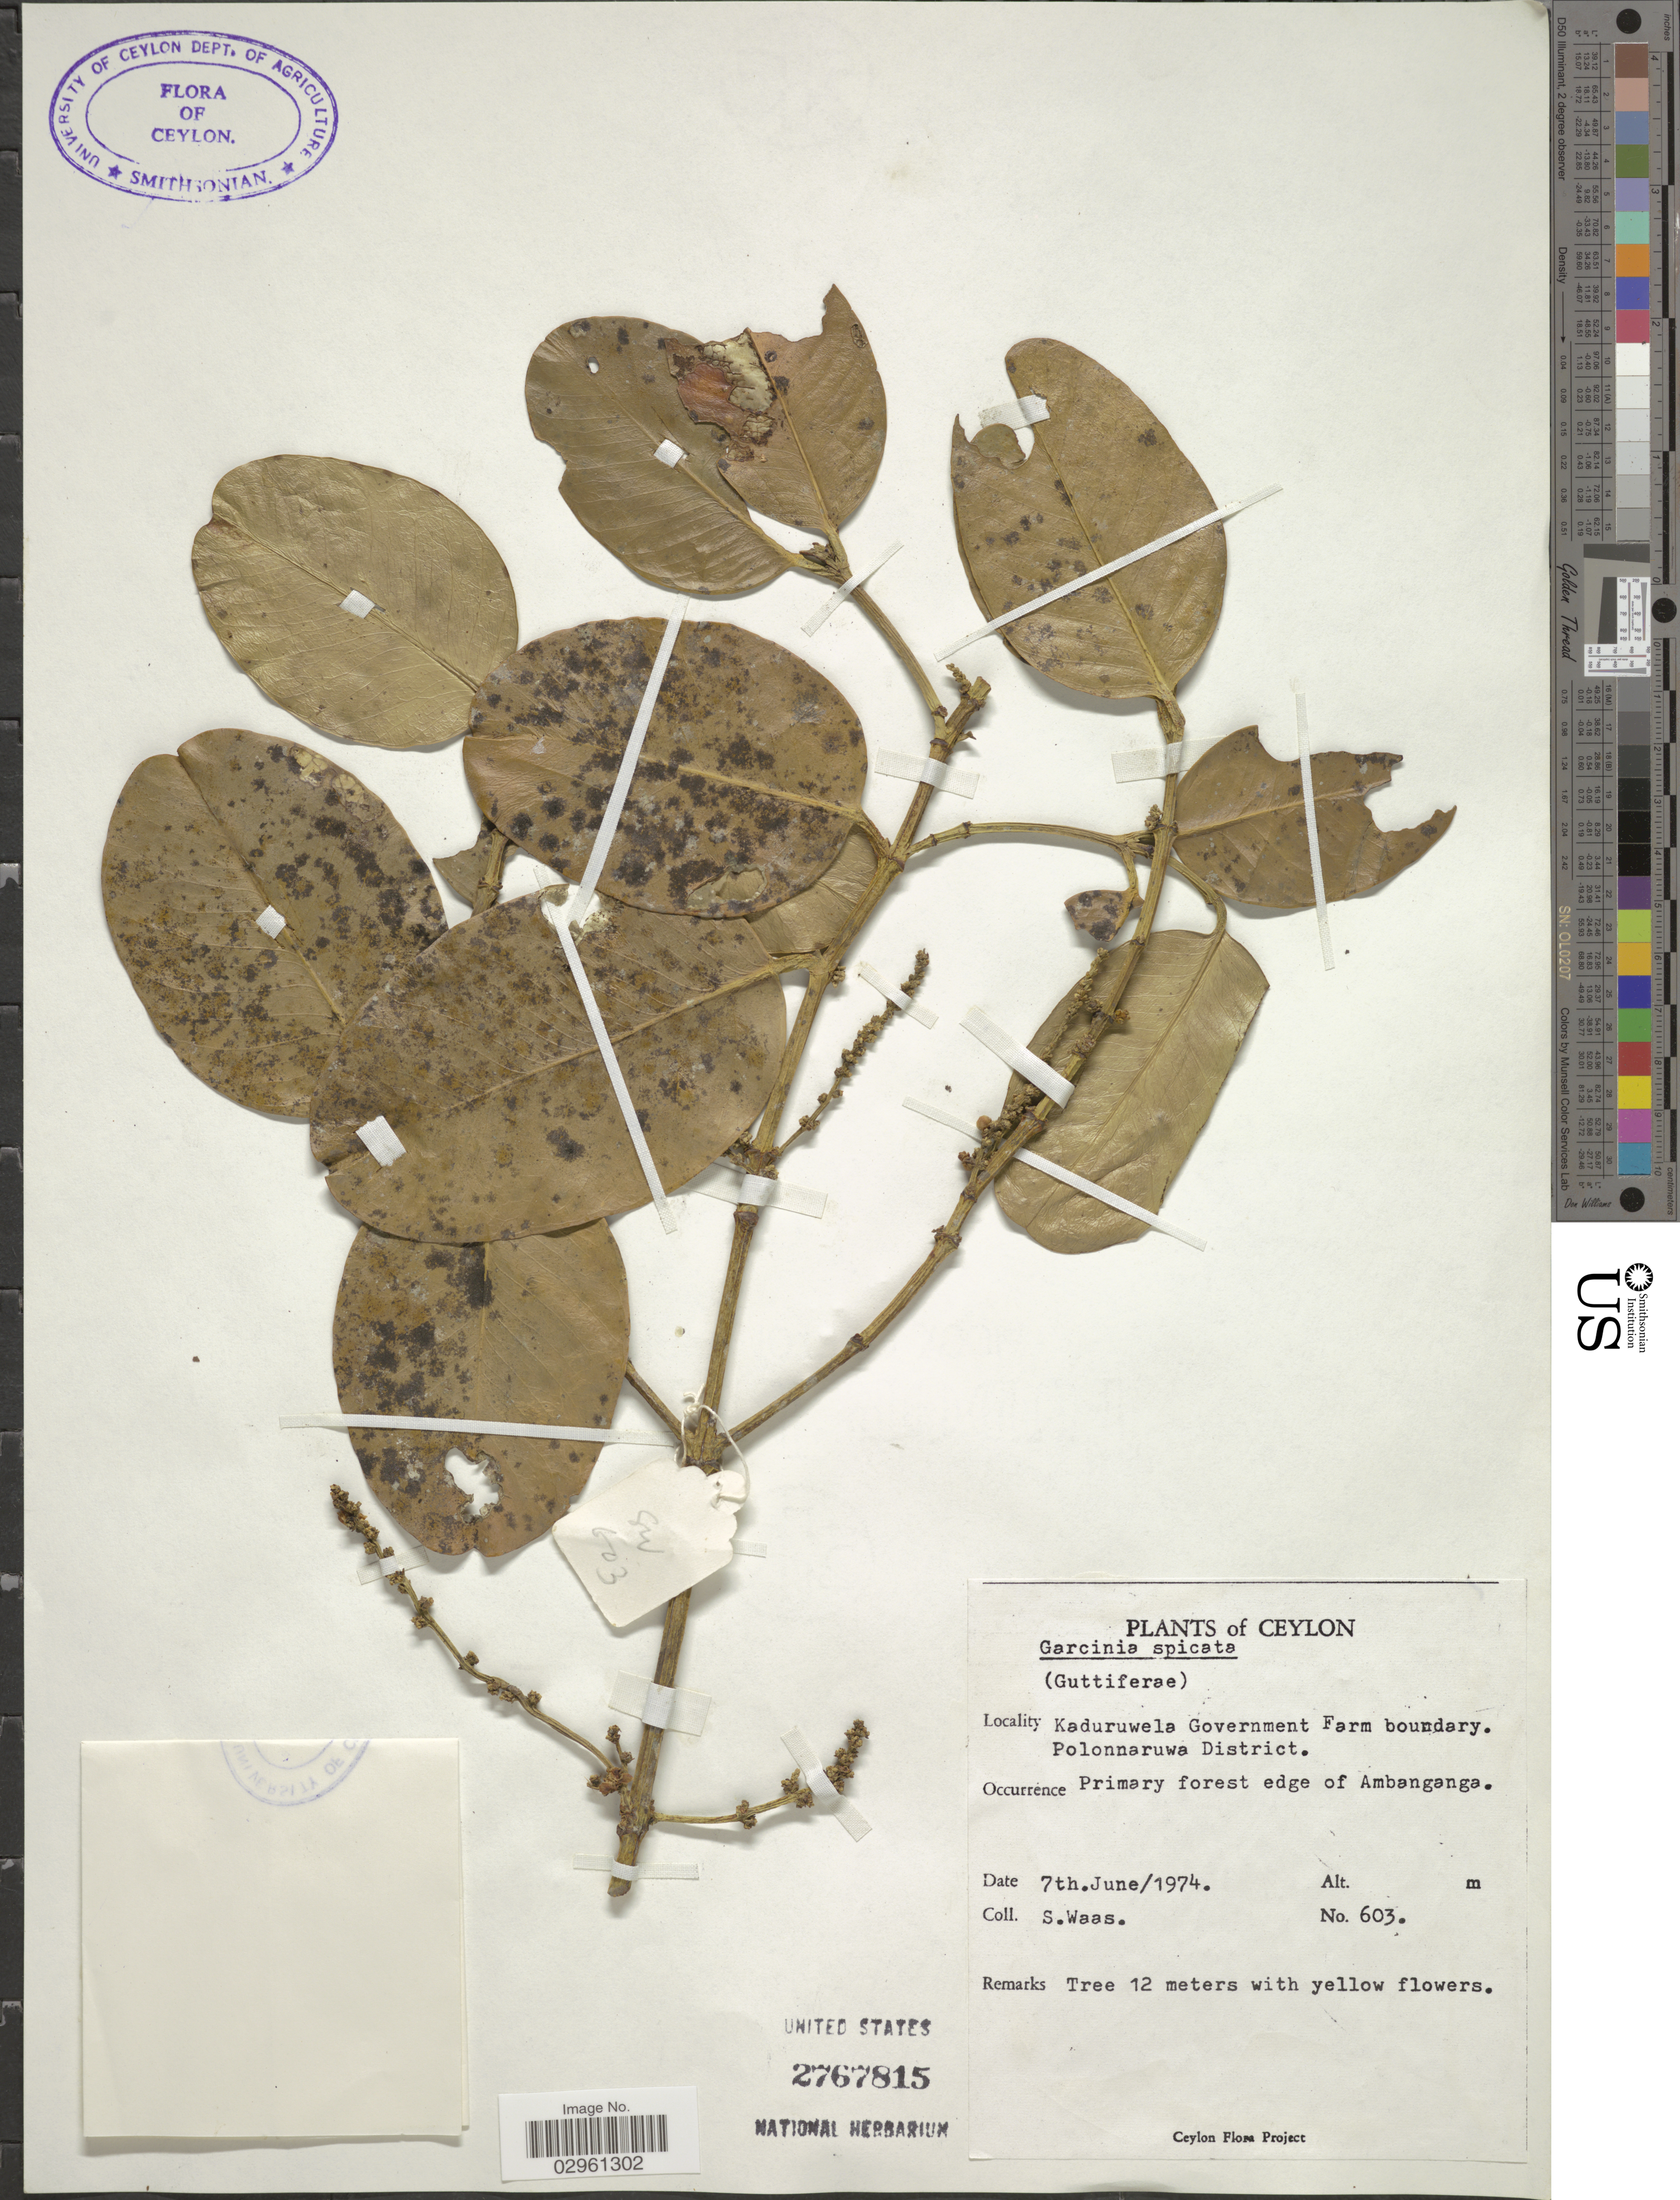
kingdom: Plantae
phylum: Tracheophyta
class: Magnoliopsida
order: Malpighiales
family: Clusiaceae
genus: Garcinia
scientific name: Garcinia spicata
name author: Hook. f.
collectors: S. Waas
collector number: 603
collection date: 1974-06-07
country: Sri Lanka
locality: Ceylon. Kaduruwela Government Farm boundary. Polonnaruwa District. Primary forest edge of Ambanganga.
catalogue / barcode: US 2767815